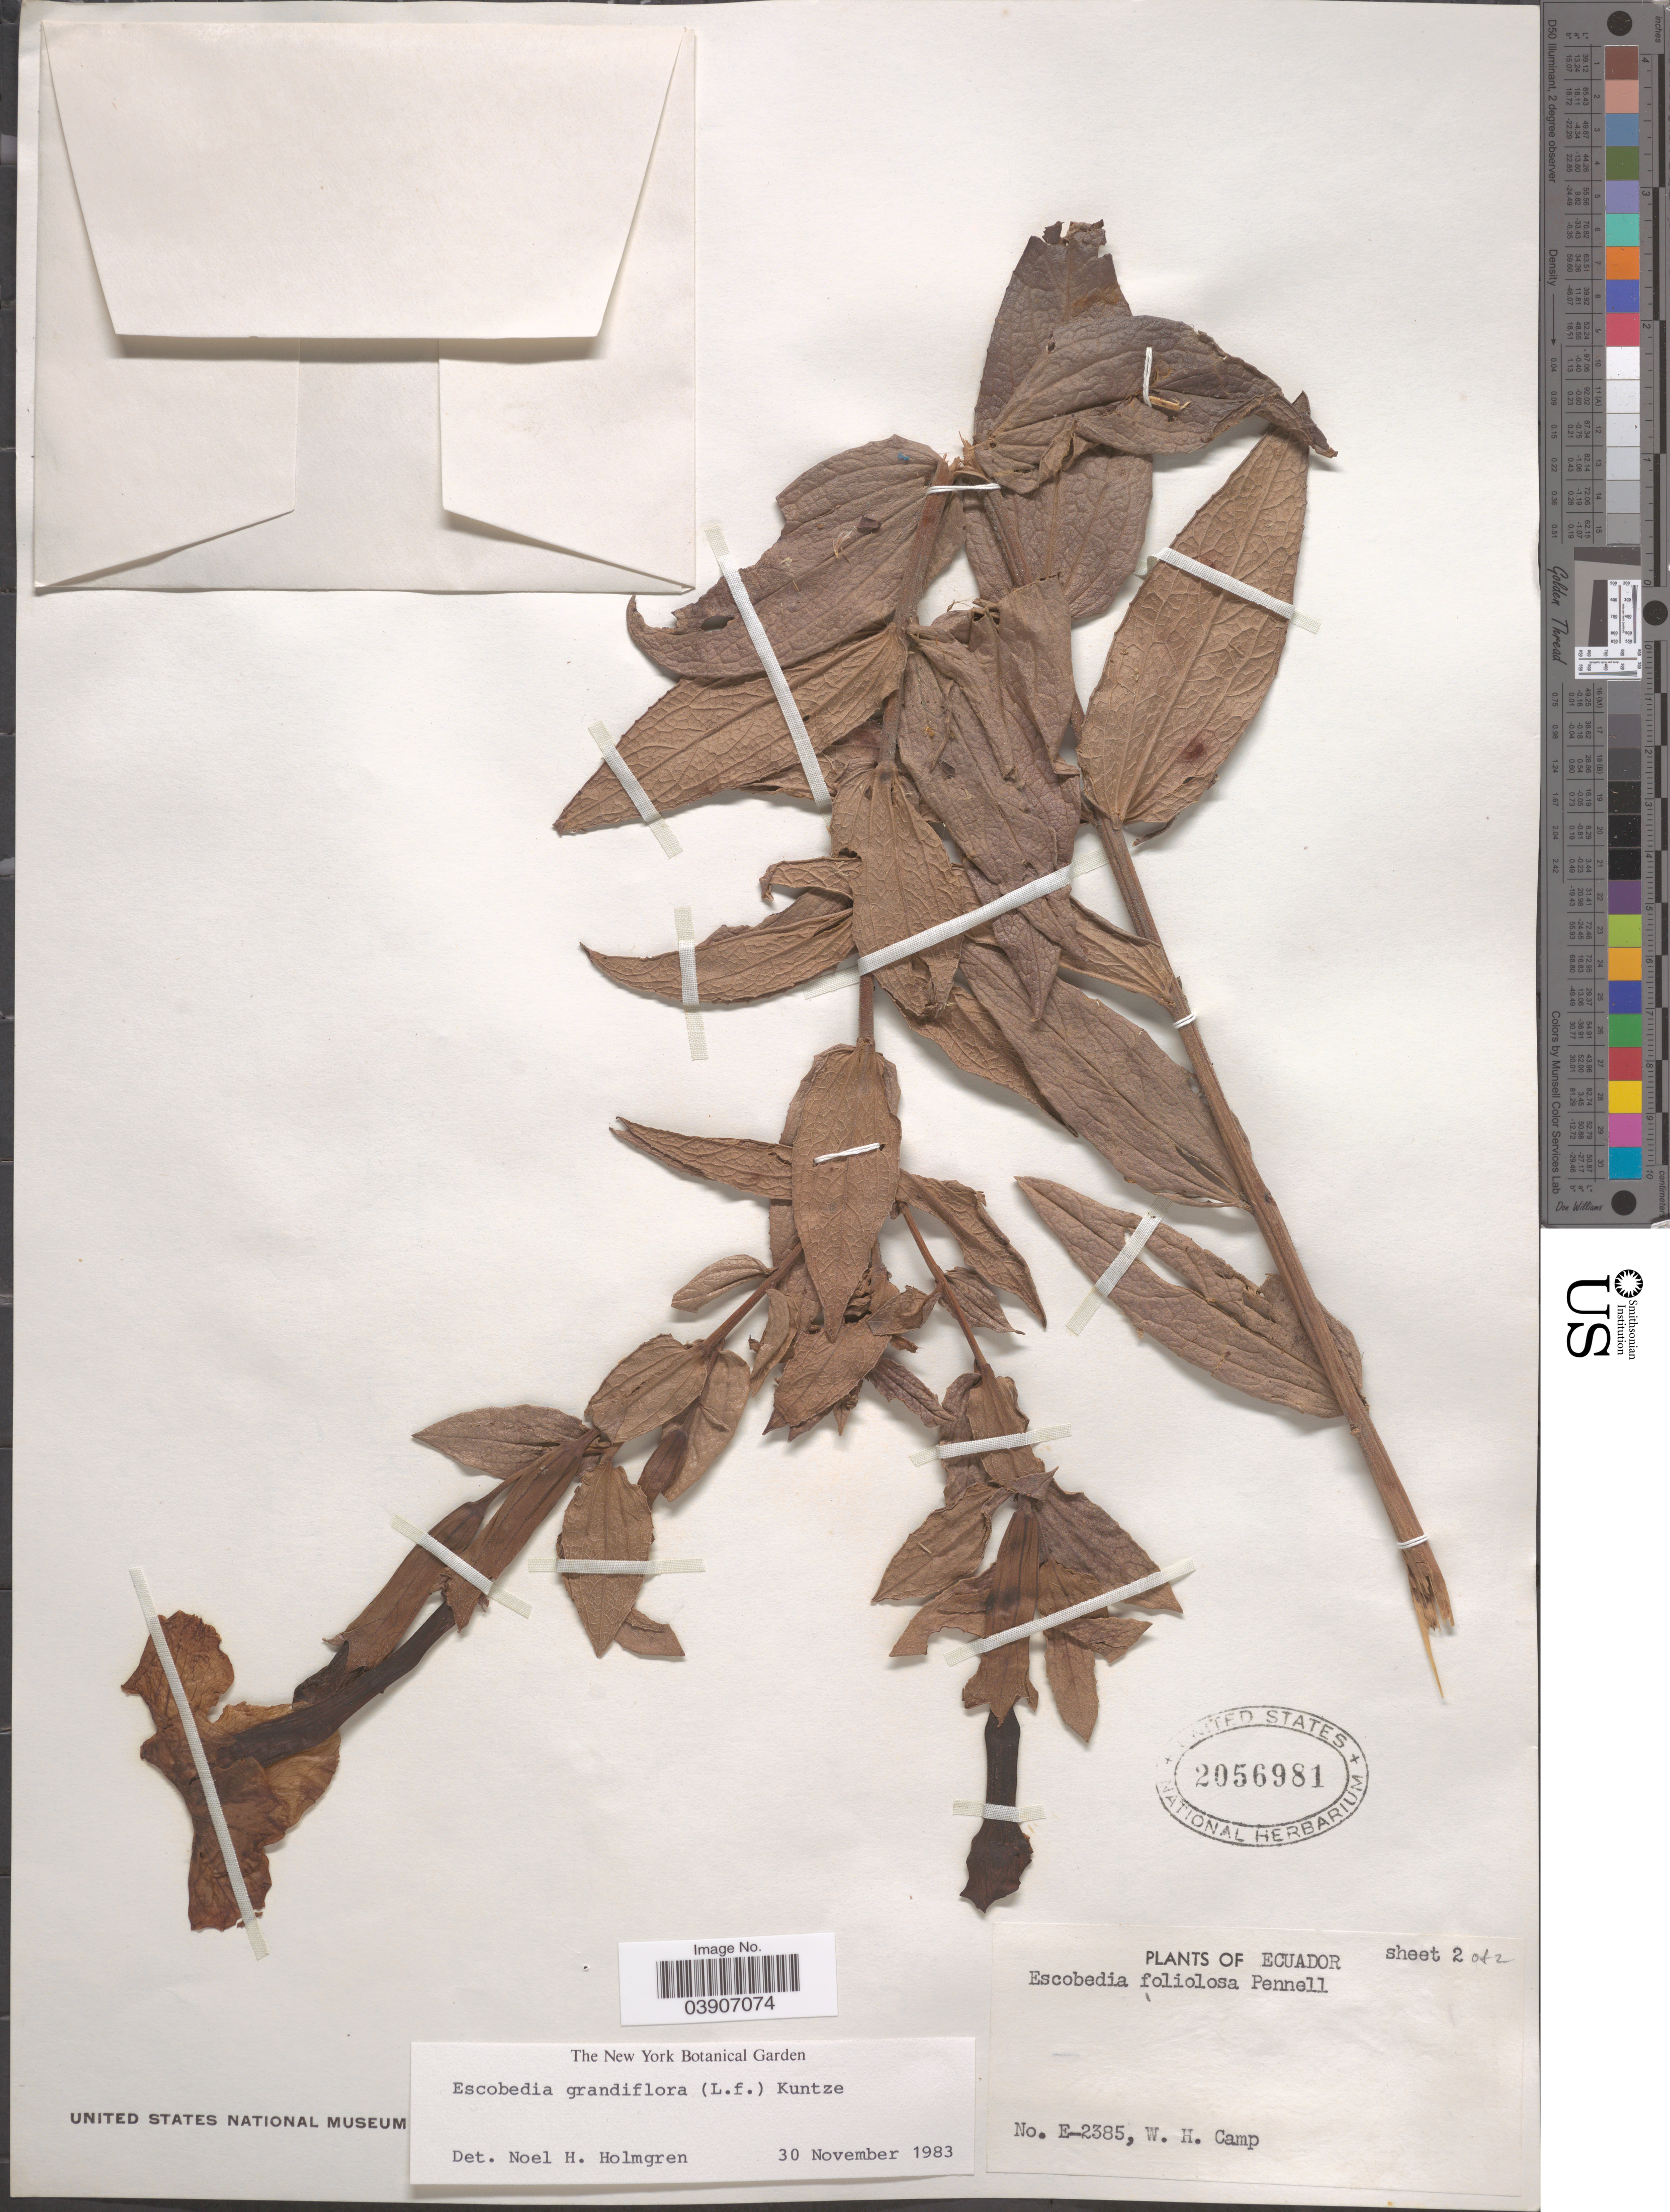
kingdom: Plantae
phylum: Tracheophyta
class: Magnoliopsida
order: Lamiales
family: Orobanchaceae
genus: Escobedia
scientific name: Escobedia grandiflora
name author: (L. f.) Kuntze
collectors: W. H. Camp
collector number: E-2385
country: Ecuador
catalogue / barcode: US 2056981